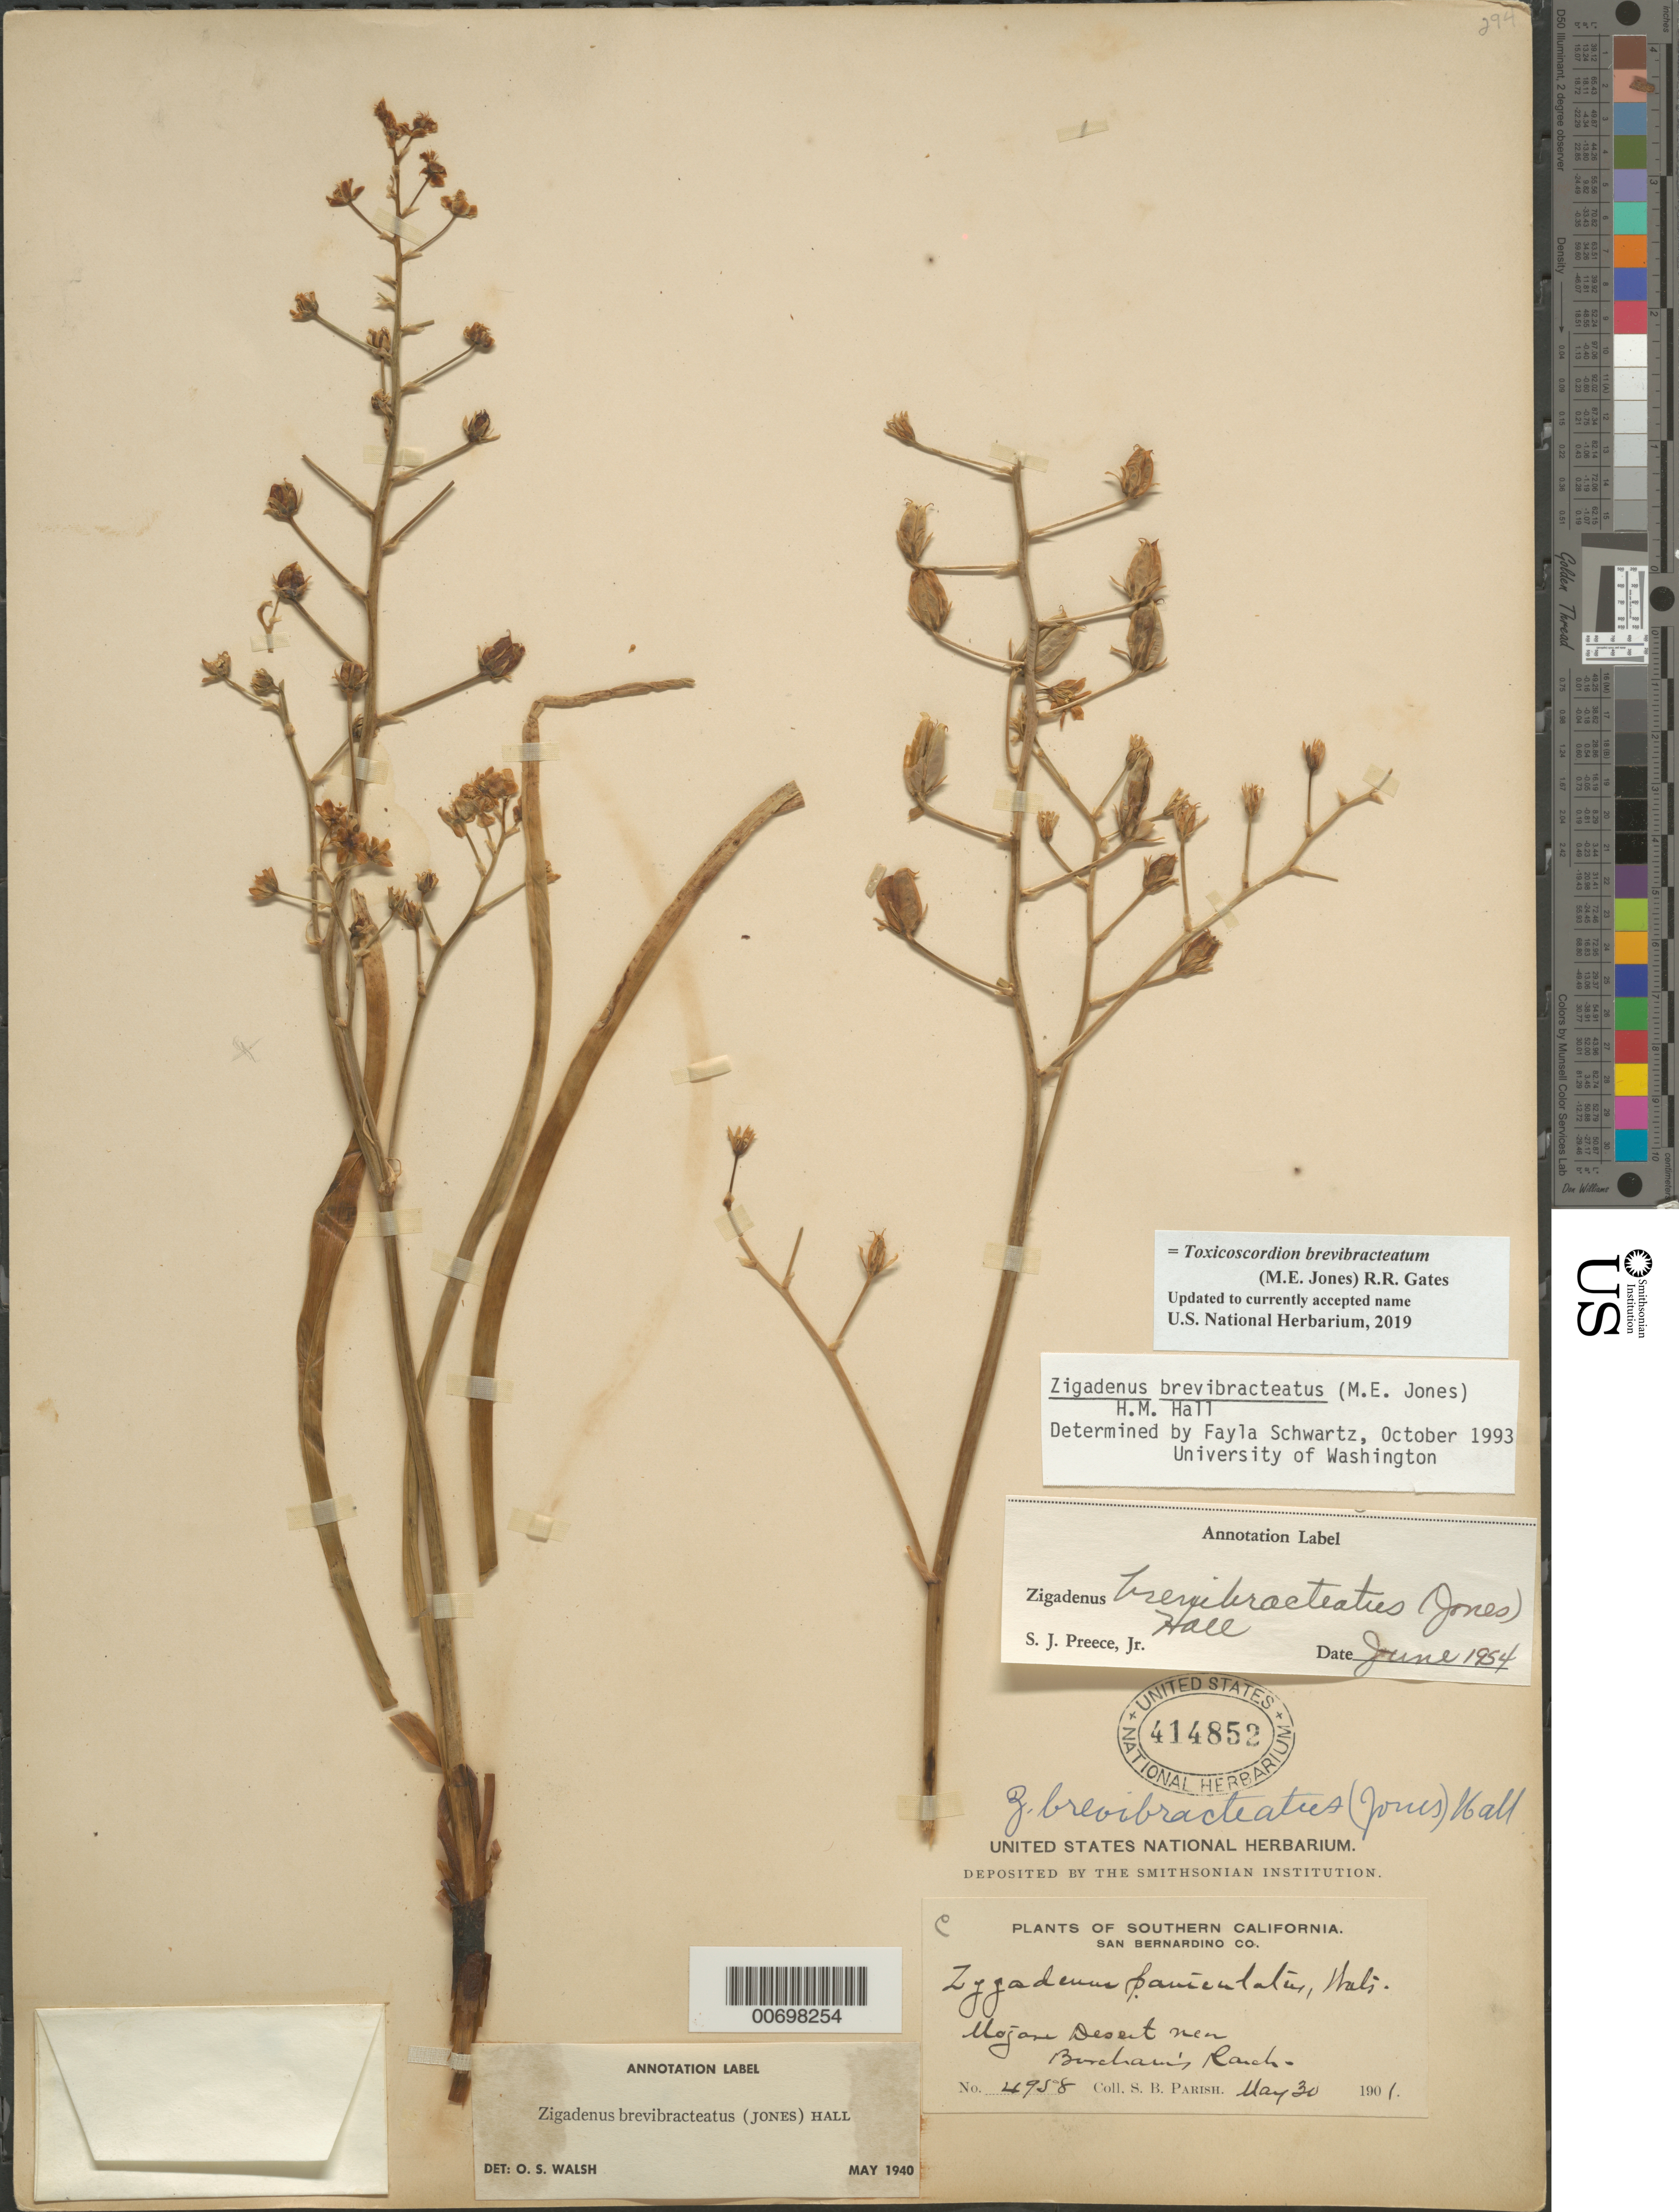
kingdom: Plantae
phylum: Tracheophyta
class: Liliopsida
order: Liliales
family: Melanthiaceae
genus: Toxicoscordion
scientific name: Toxicoscordion brevibracteatum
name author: (M.E. Jones) R.R. Gates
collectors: S. B. Parish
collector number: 4958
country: United States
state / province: California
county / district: San Bernardino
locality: Mojave Desert near Borcham's Ranch.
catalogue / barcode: US 414852